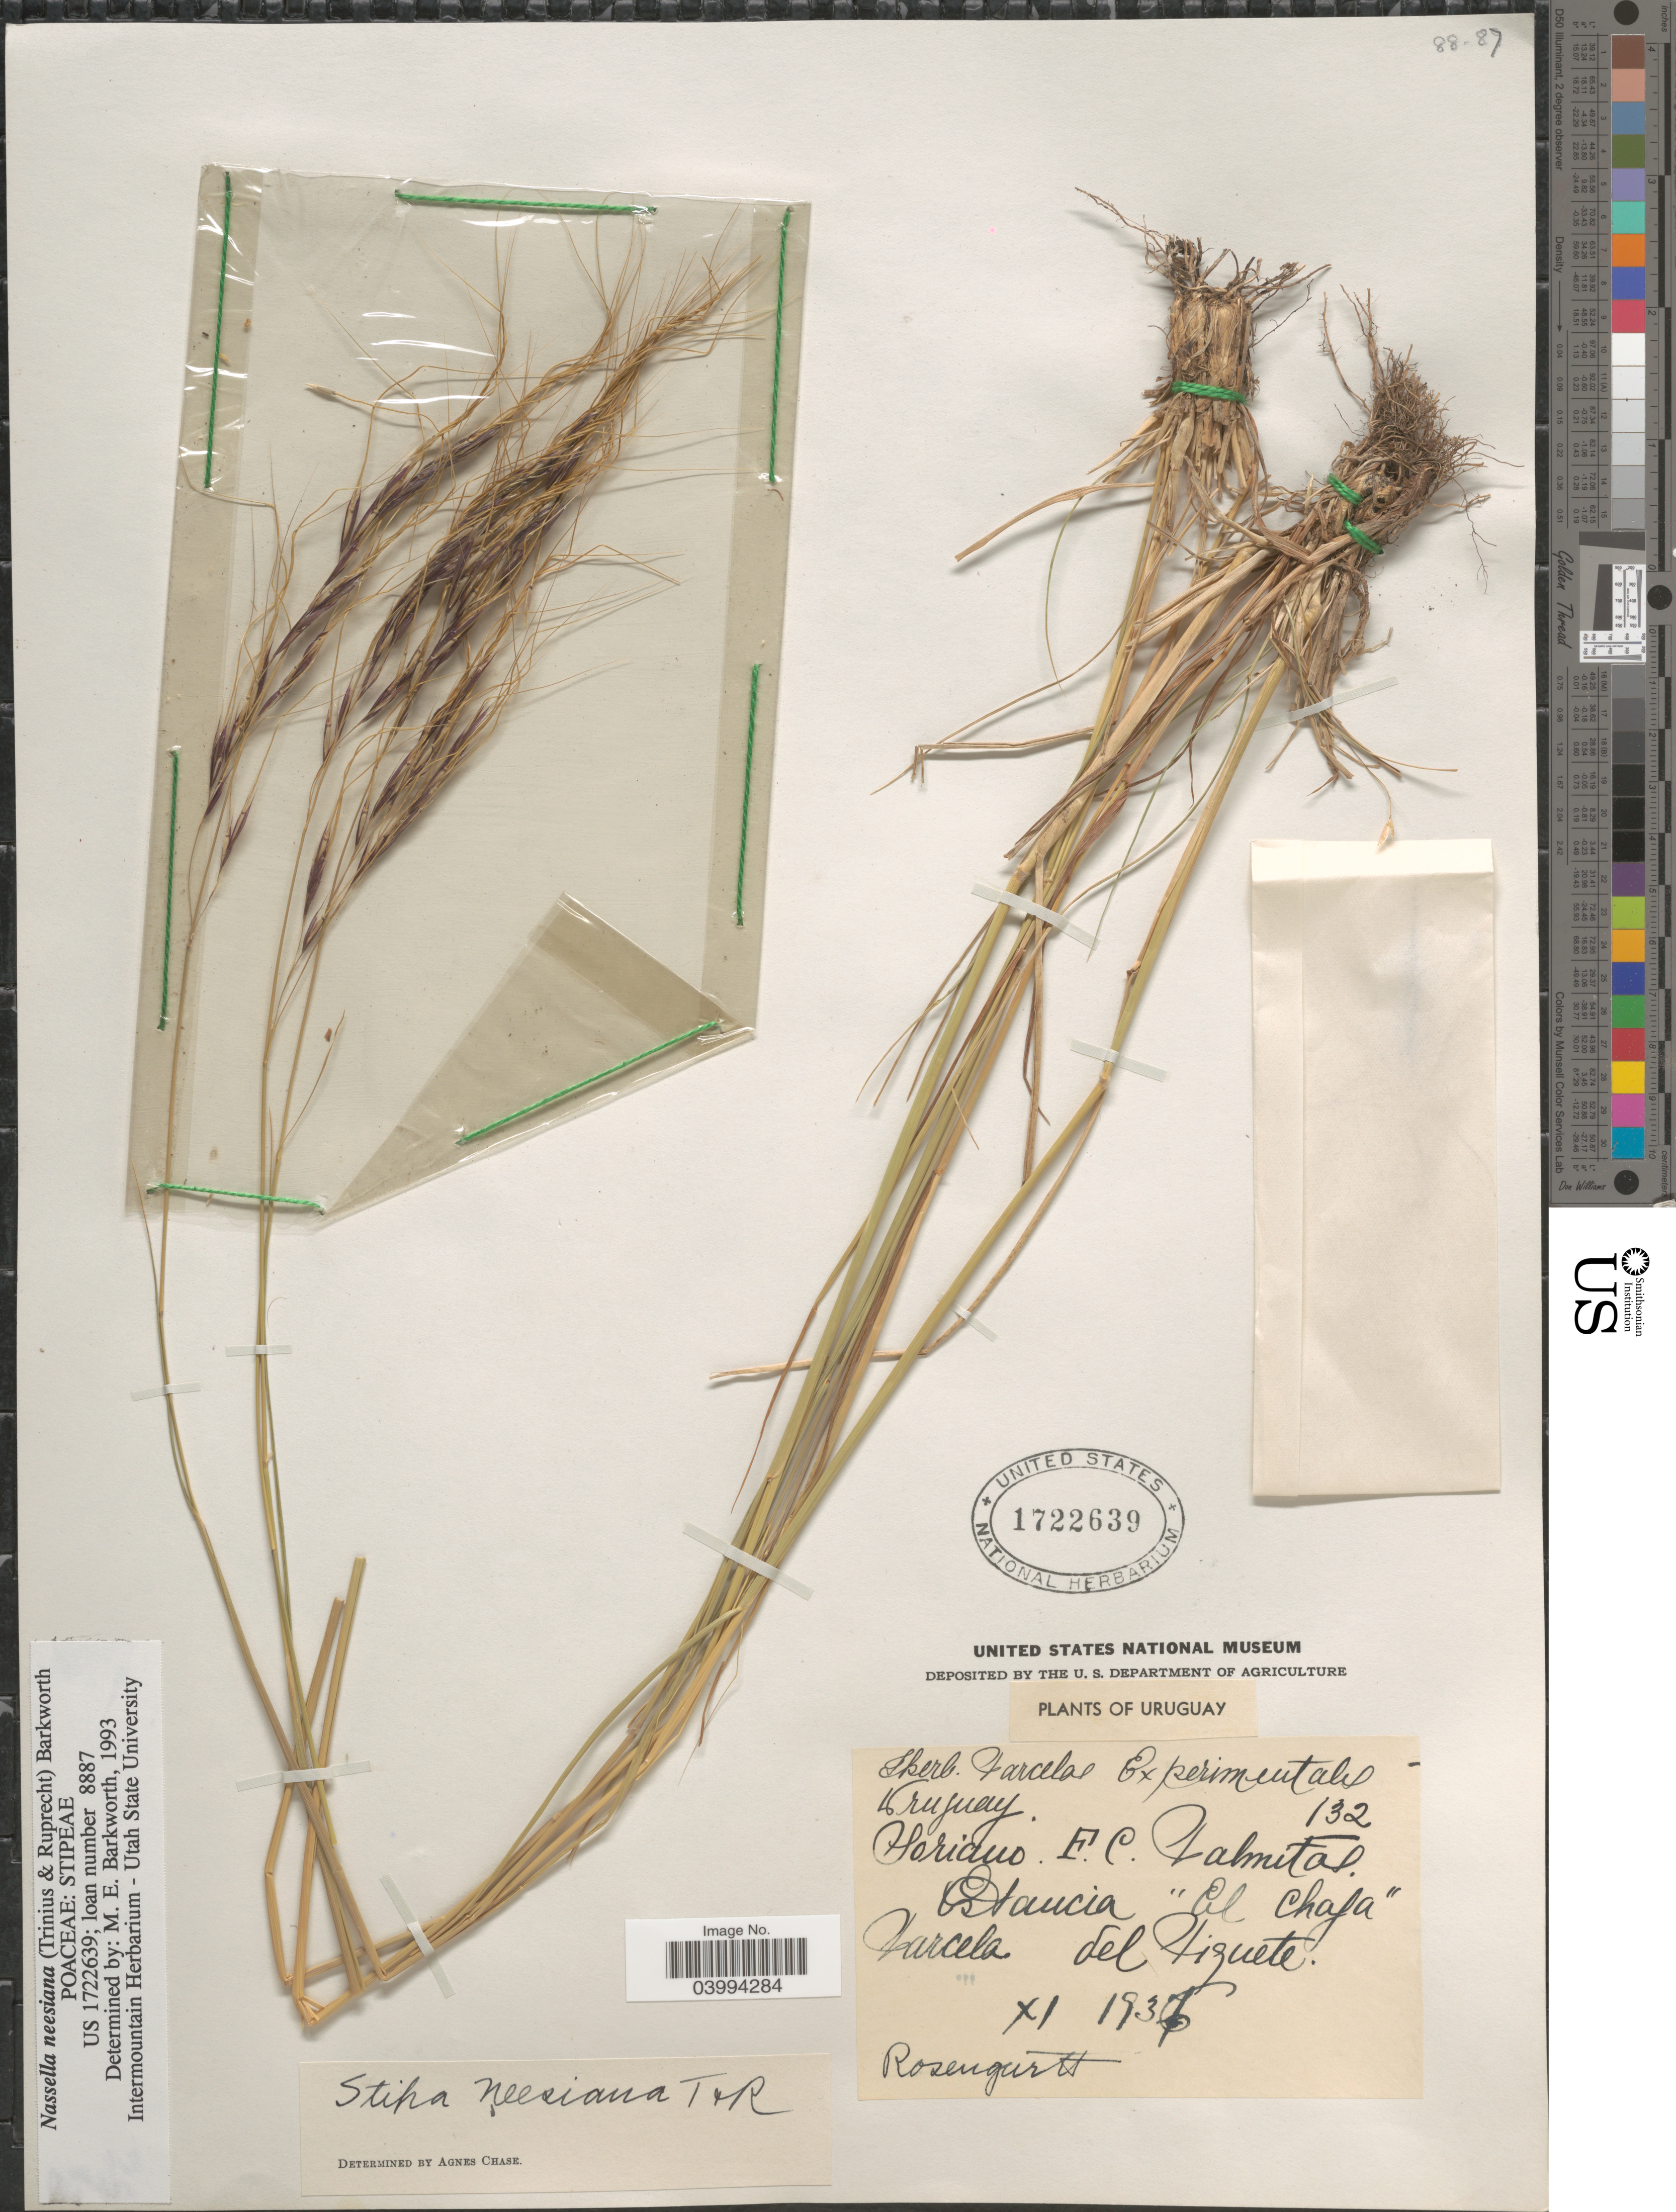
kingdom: Plantae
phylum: Tracheophyta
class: Liliopsida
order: Poales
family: Poaceae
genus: Nassella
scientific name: Nassella neesiana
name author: (Trin. & Rupr.) Barkworth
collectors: Rosengurtt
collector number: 132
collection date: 1937-11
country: Uruguay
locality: Hericino. F.C. Palmital. Estancia "El Chapa". Parcela del Miguete [interpreted].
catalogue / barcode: US 1722639